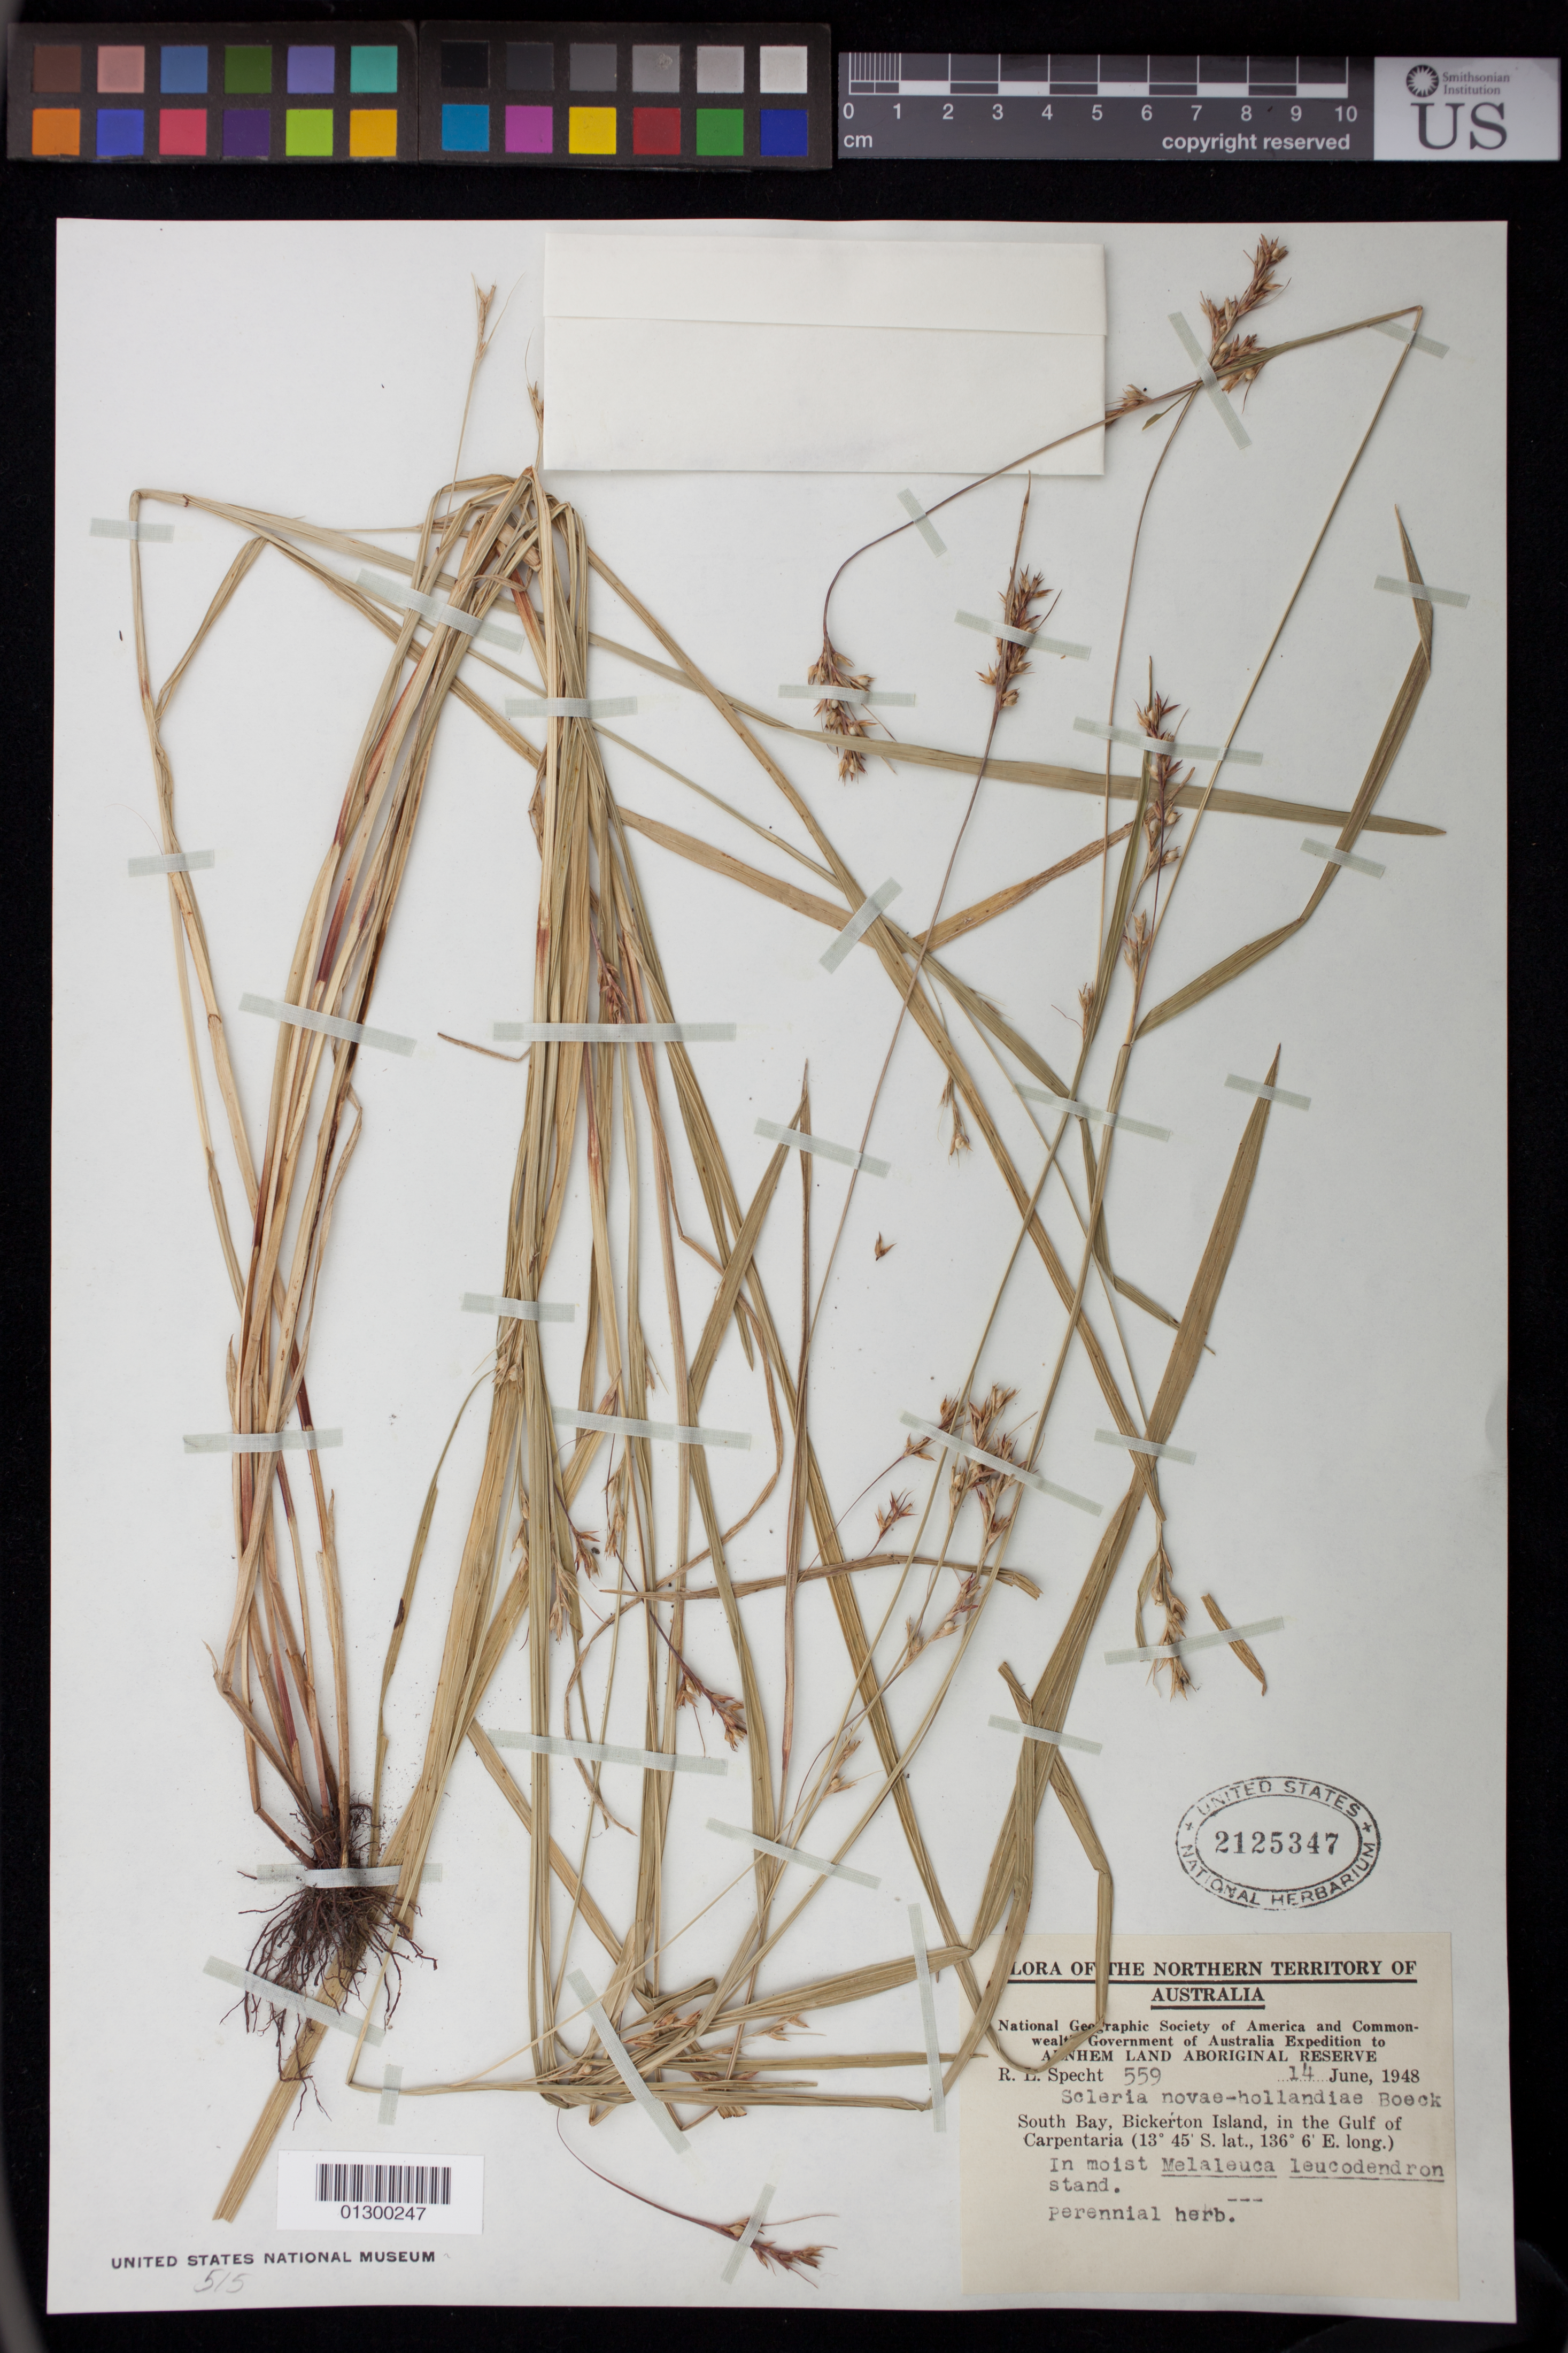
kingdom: Plantae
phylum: Tracheophyta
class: Liliopsida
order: Poales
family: Cyperaceae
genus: Scleria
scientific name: Scleria novae-hollandiae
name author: Boeckeler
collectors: R. L. Specht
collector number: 559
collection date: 1948-06-14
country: Australia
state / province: Northern Territory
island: Bickerton Island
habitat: In moist Melaleuca leucodendron stand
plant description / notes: Perennial herb.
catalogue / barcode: US 2125347